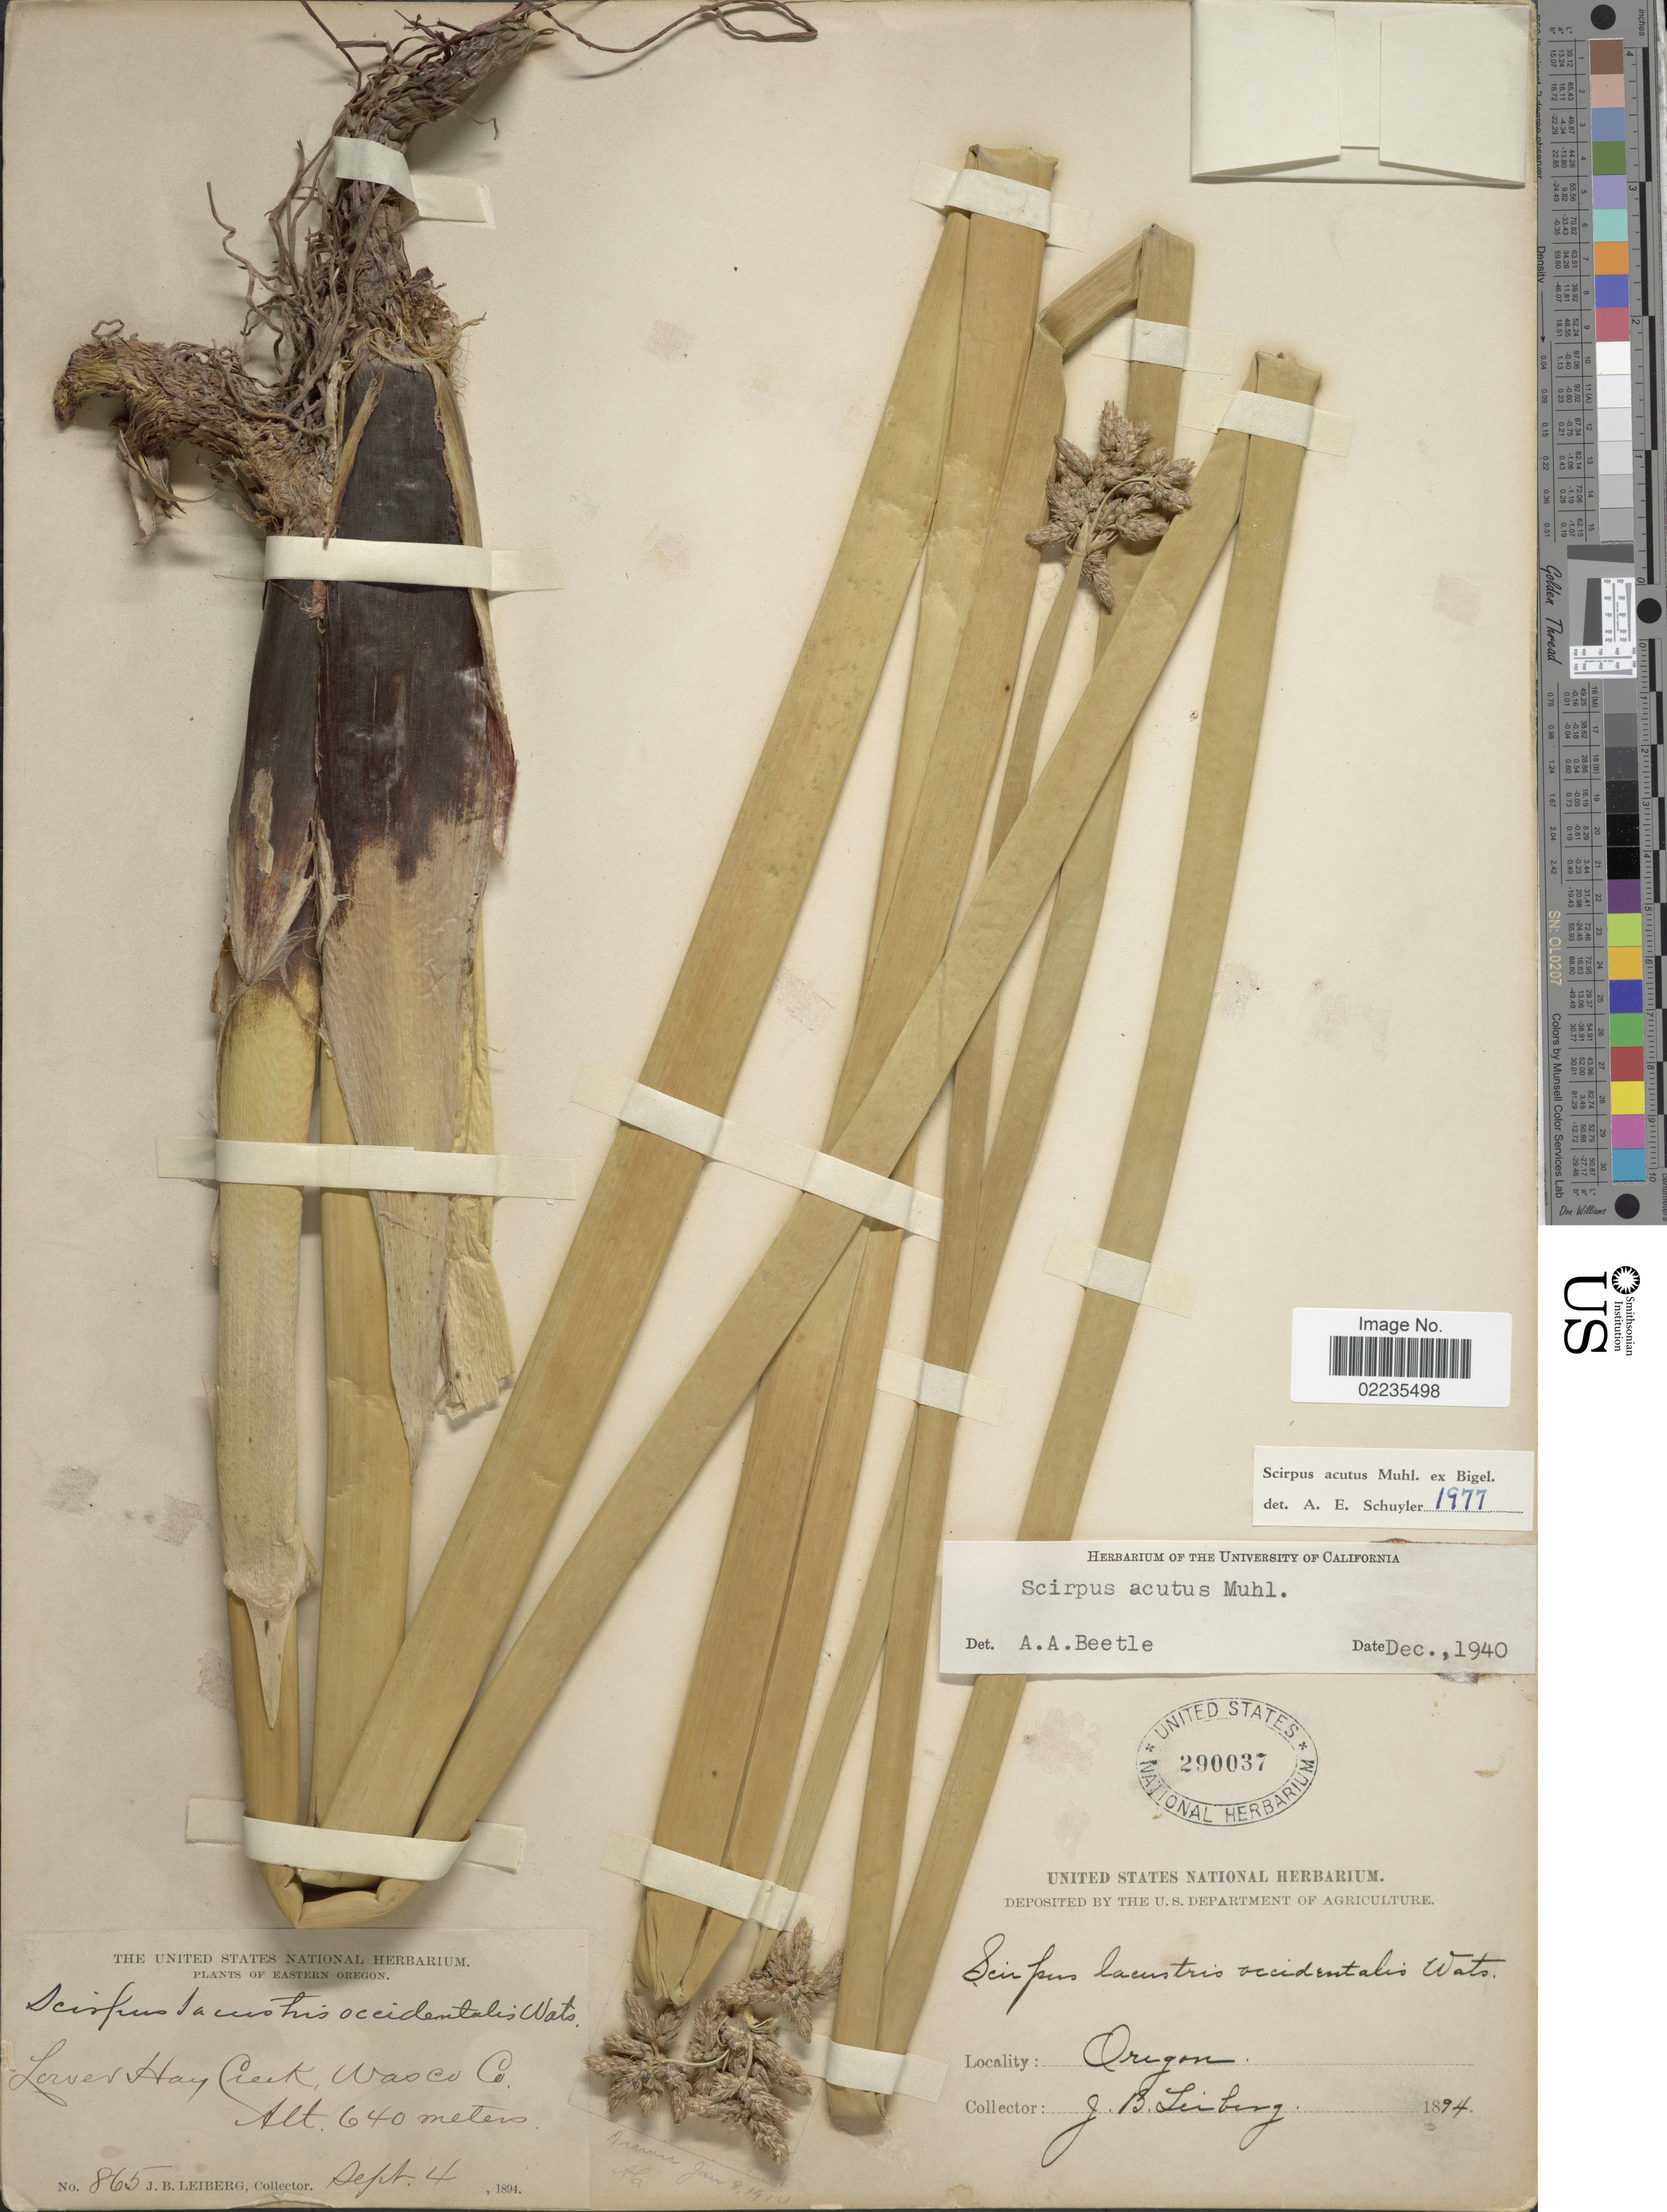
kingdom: Plantae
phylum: Tracheophyta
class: Liliopsida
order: Poales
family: Cyperaceae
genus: Schoenoplectus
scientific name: Schoenoplectus acutus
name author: (Muhl. ex Bigelow) Á. Löve & D. Löve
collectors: J. B. Leiberg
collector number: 865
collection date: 1894-09-04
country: United States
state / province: Oregon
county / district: Wasco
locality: Lerver Hay Creek, Wasco Co.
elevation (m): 640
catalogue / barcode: US 290037